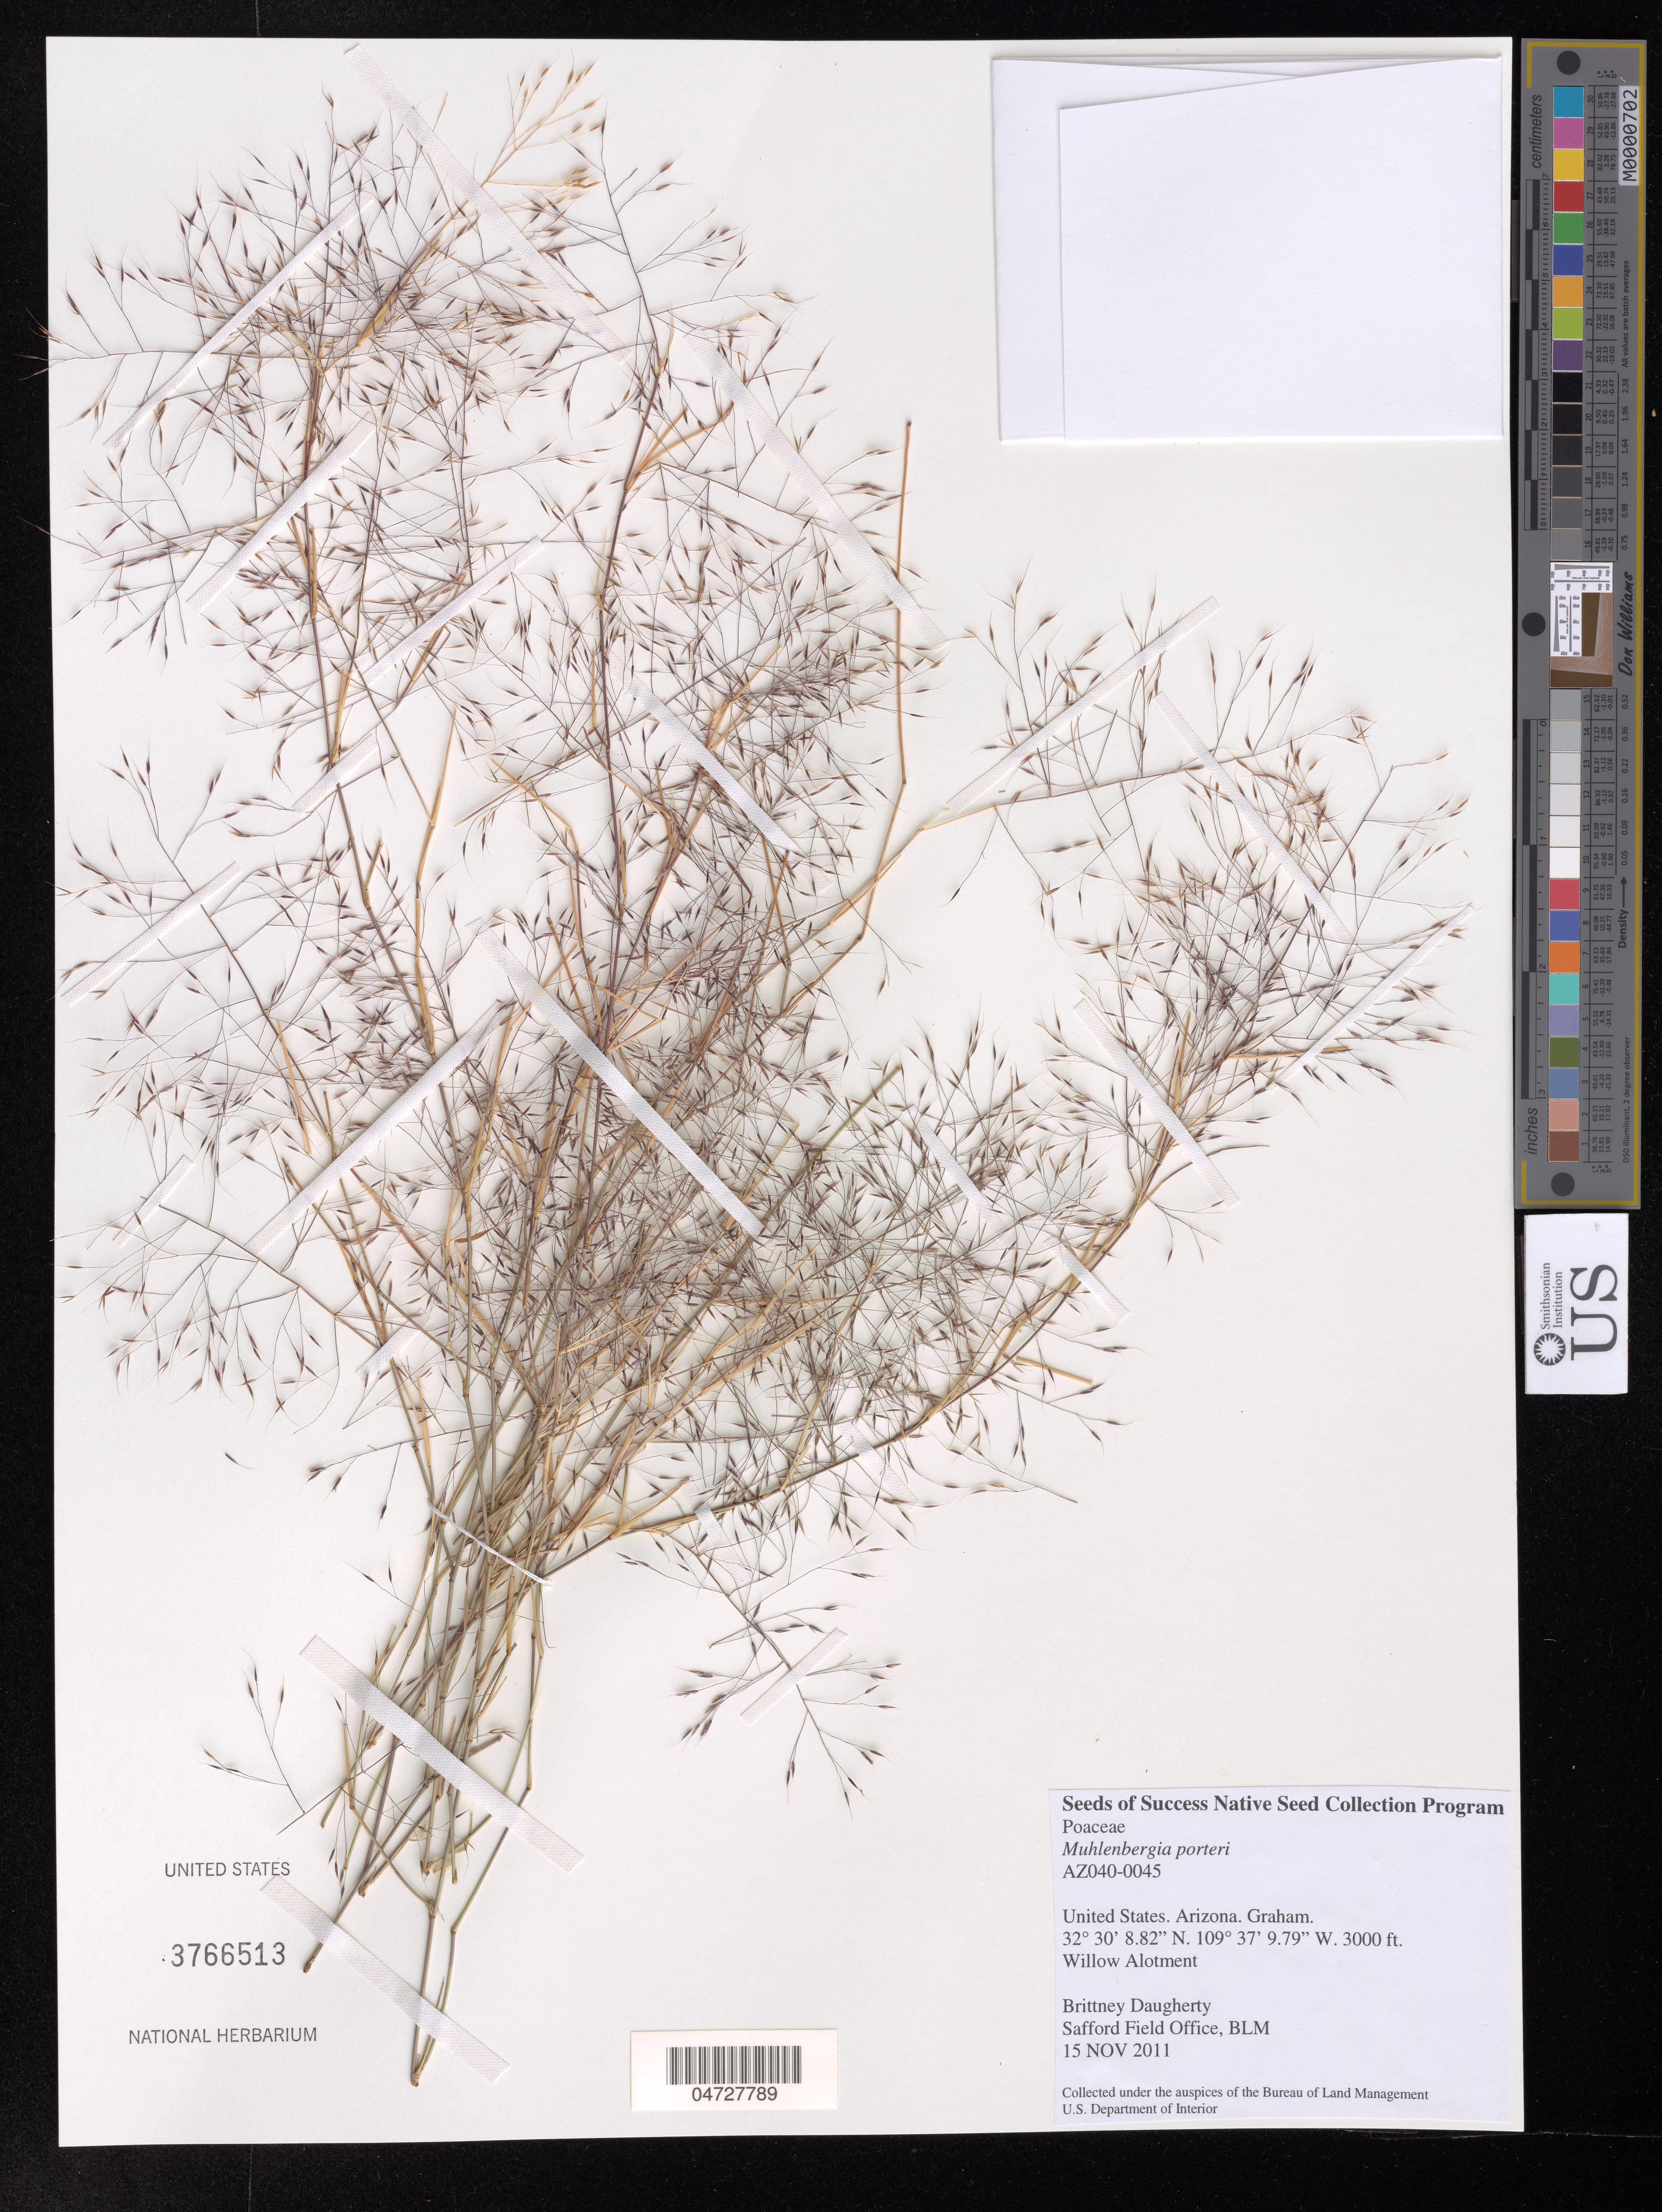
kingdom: Plantae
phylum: Tracheophyta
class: Liliopsida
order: Poales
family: Poaceae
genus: Muhlenbergia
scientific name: Muhlenbergia porteri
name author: Scribn. in W.J. Beal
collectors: B. Daugherty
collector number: AZ040-0045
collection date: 2011-11-15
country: United States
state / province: Arizona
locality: Graham.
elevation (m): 914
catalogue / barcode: US 3766513